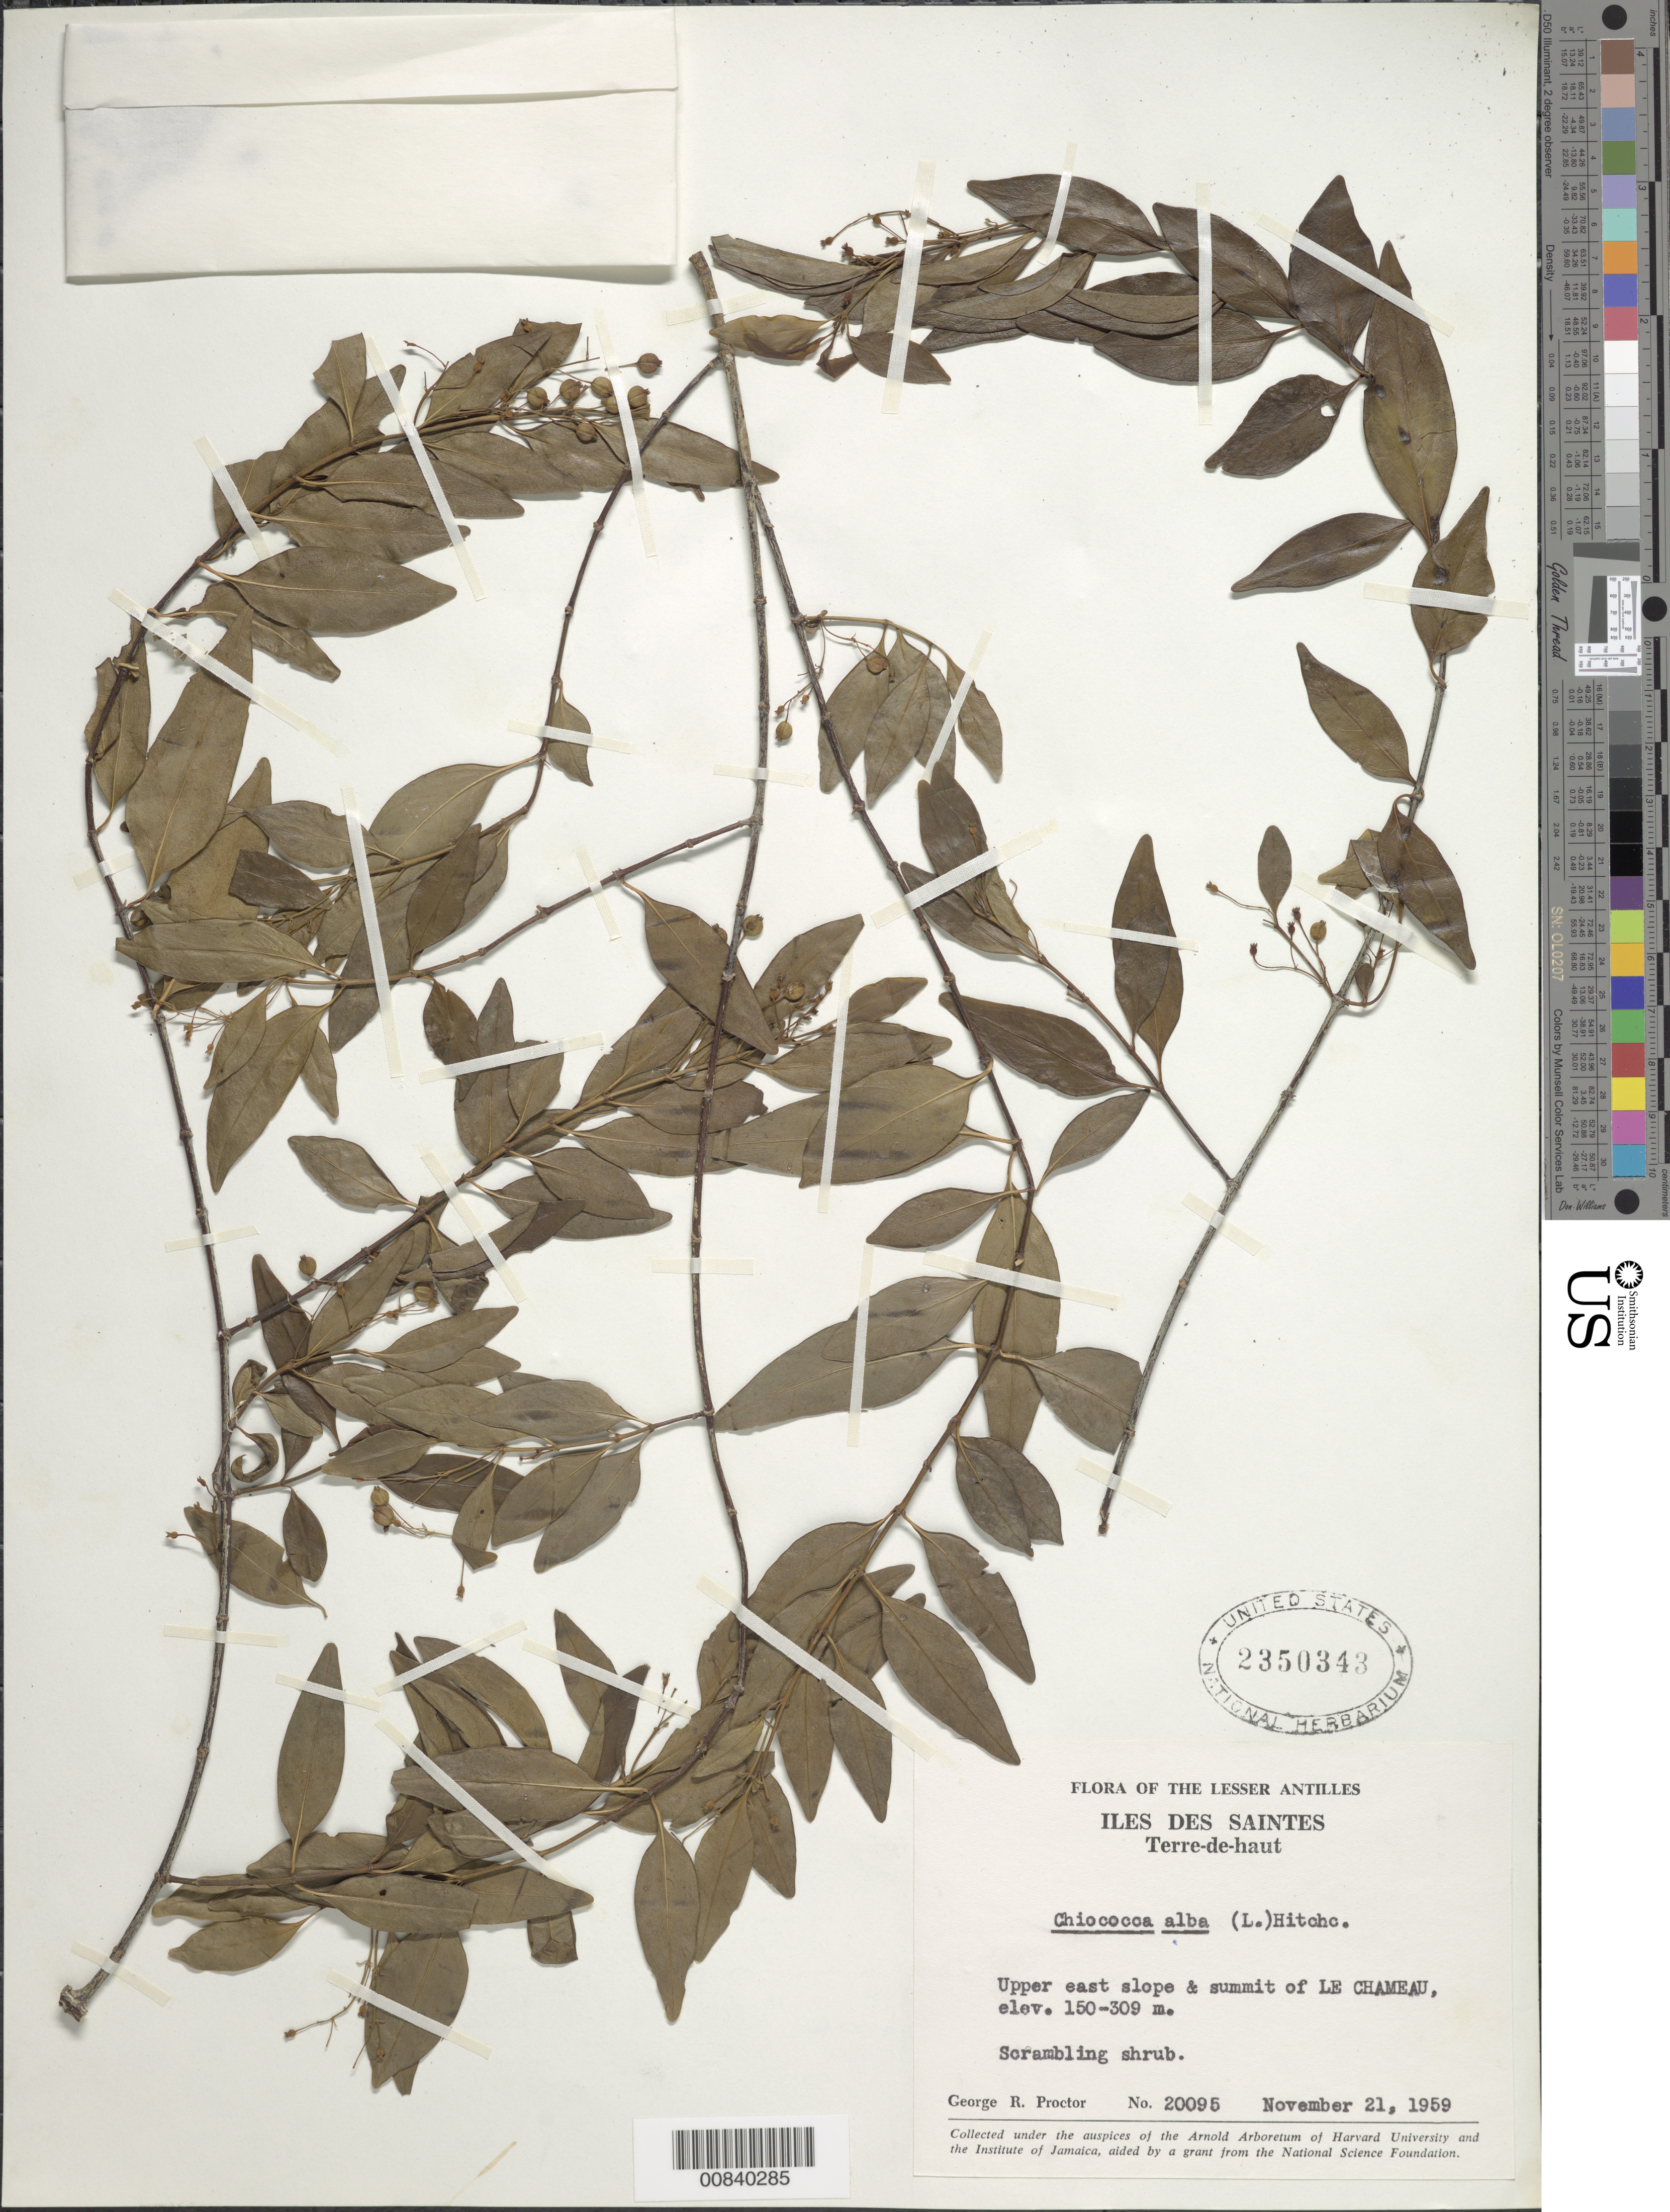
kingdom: Plantae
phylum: Tracheophyta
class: Magnoliopsida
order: Gentianales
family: Rubiaceae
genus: Chiococca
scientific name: Chiococca alba subsp. alba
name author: (L.) Hitchc.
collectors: G. R. Proctor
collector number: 20095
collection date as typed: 21 Nov 1959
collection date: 1959-11-21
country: Guadeloupe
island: Terre de Haut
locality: Terre-de-haut. Upper east slope and summit of Le Chameau.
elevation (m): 150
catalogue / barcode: US 2350343